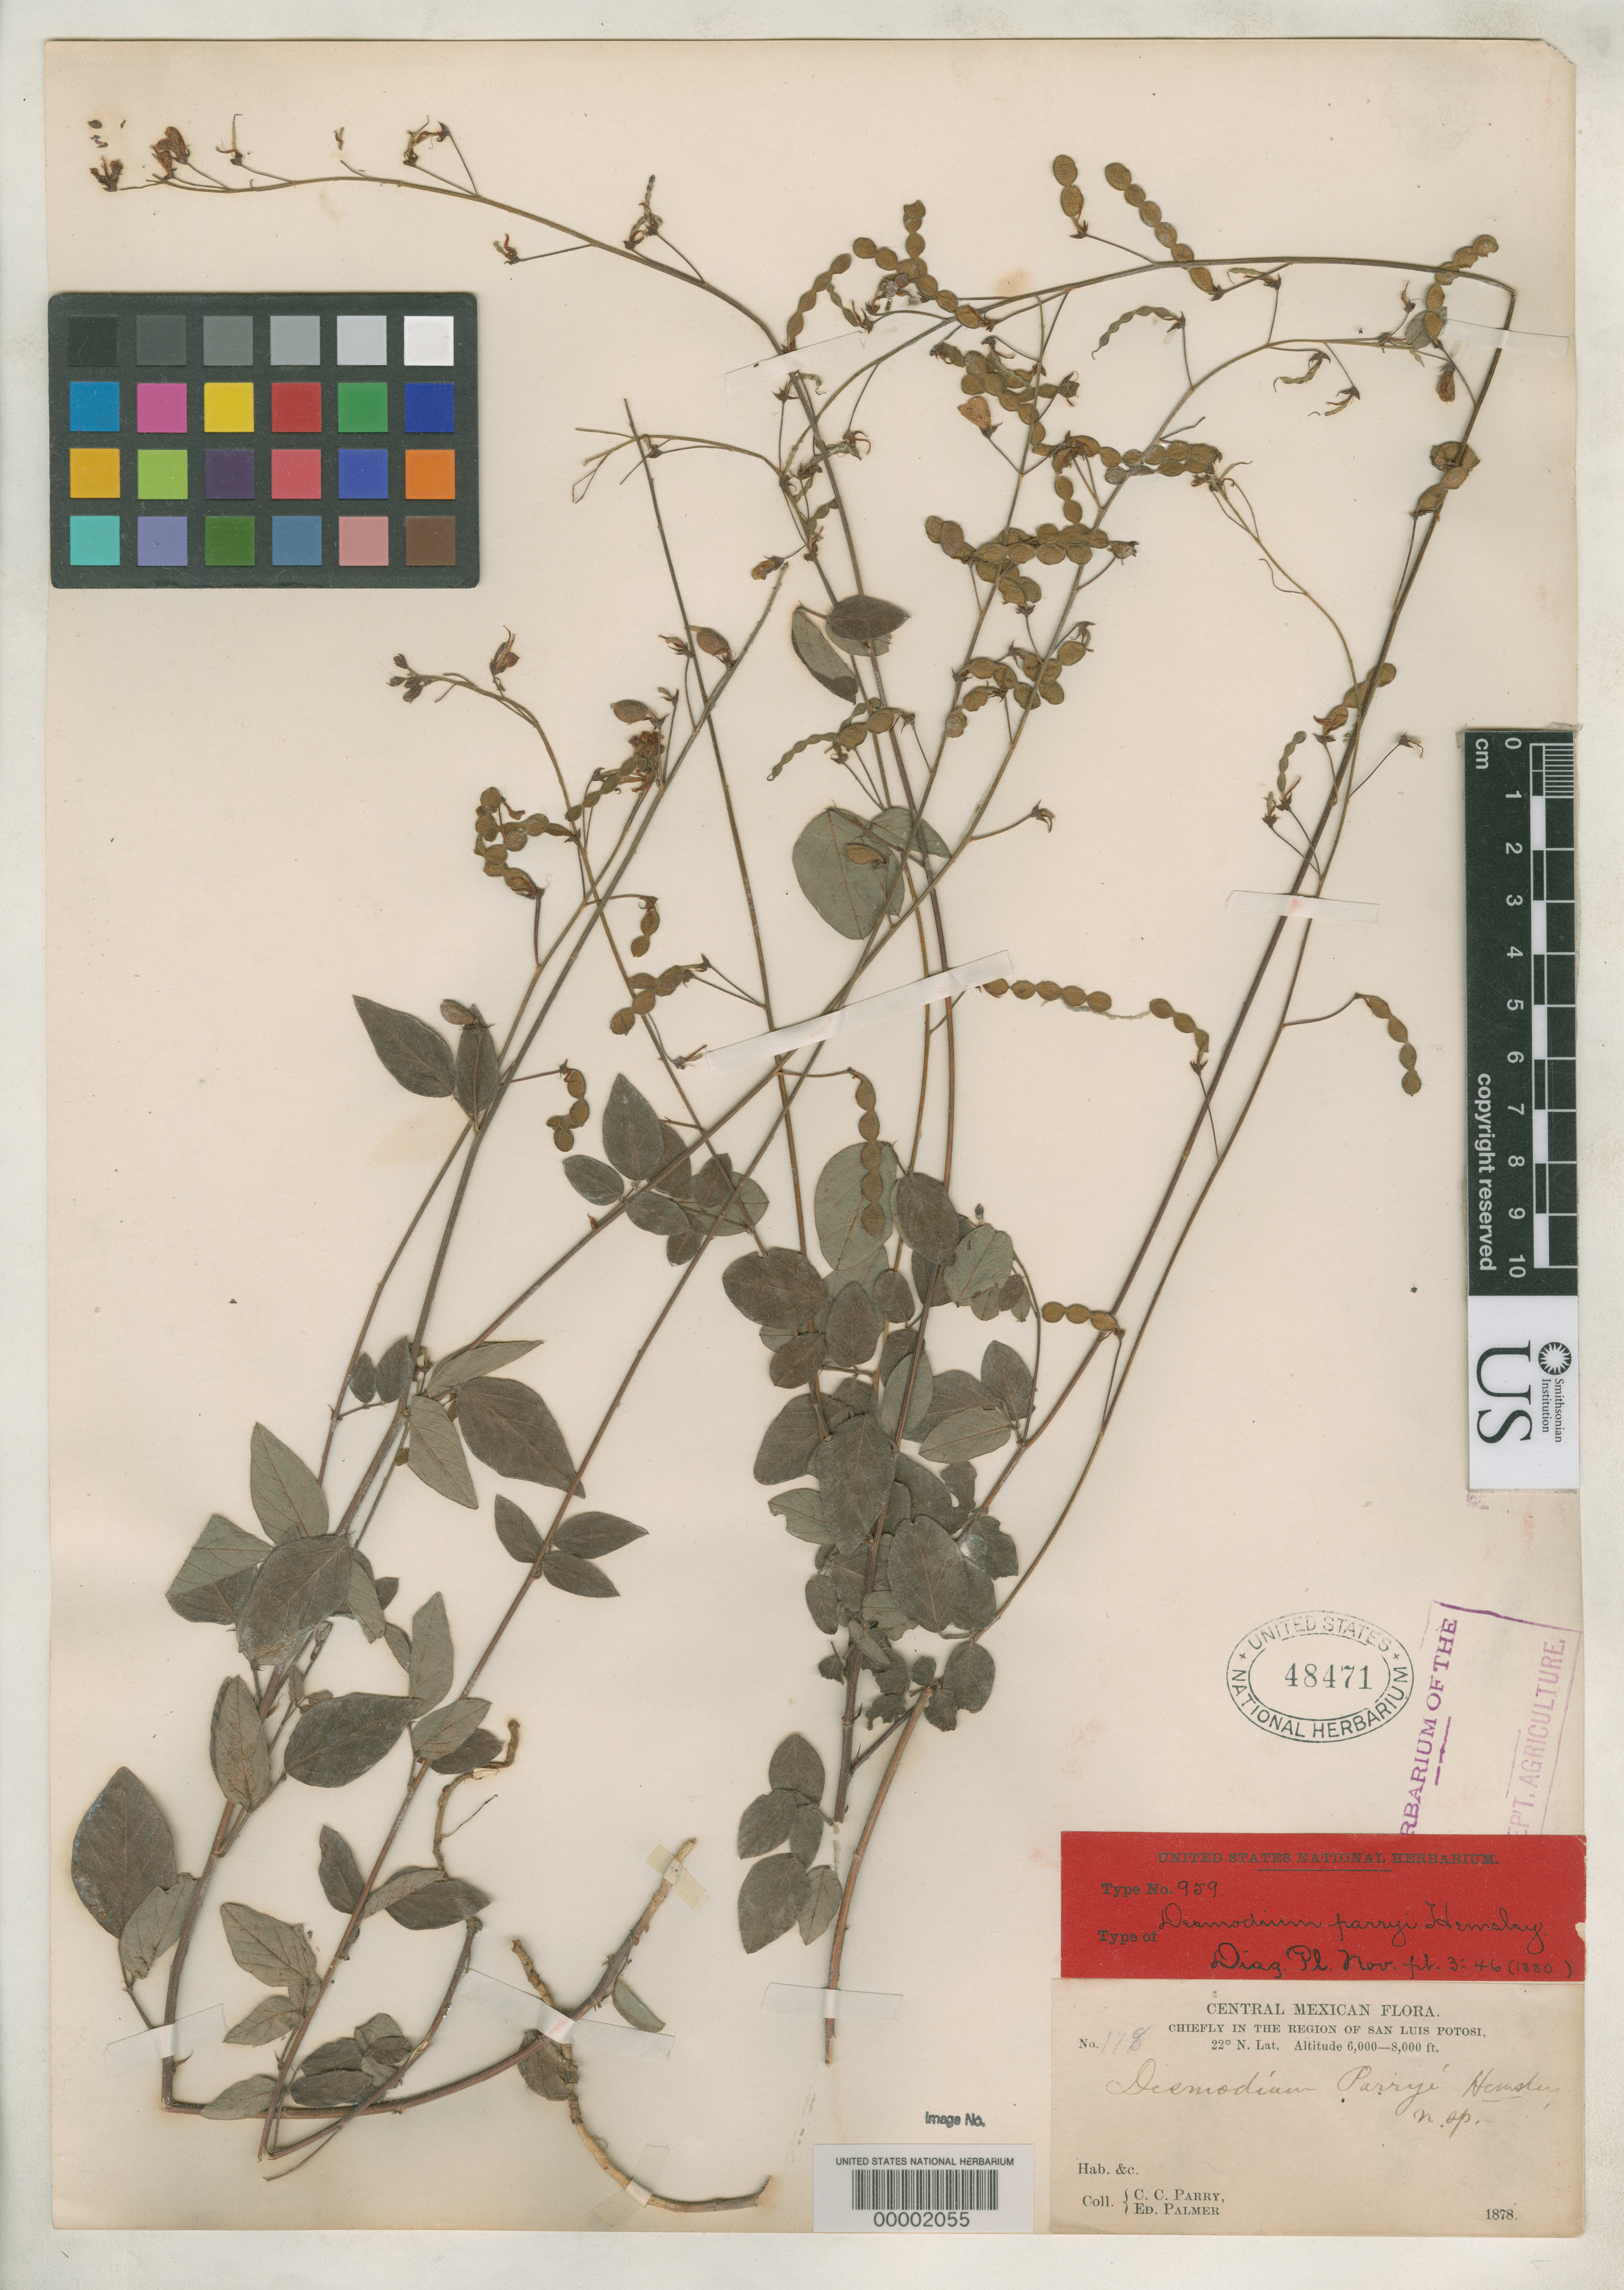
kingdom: Plantae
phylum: Tracheophyta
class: Magnoliopsida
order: Fabales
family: Fabaceae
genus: Desmodium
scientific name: Desmodium parryi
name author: Hemsl.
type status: Isotype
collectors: C. C. Parry & E. Palmer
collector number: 178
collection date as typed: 1878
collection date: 1878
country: Mexico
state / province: San Luis Potosi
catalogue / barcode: US 48471